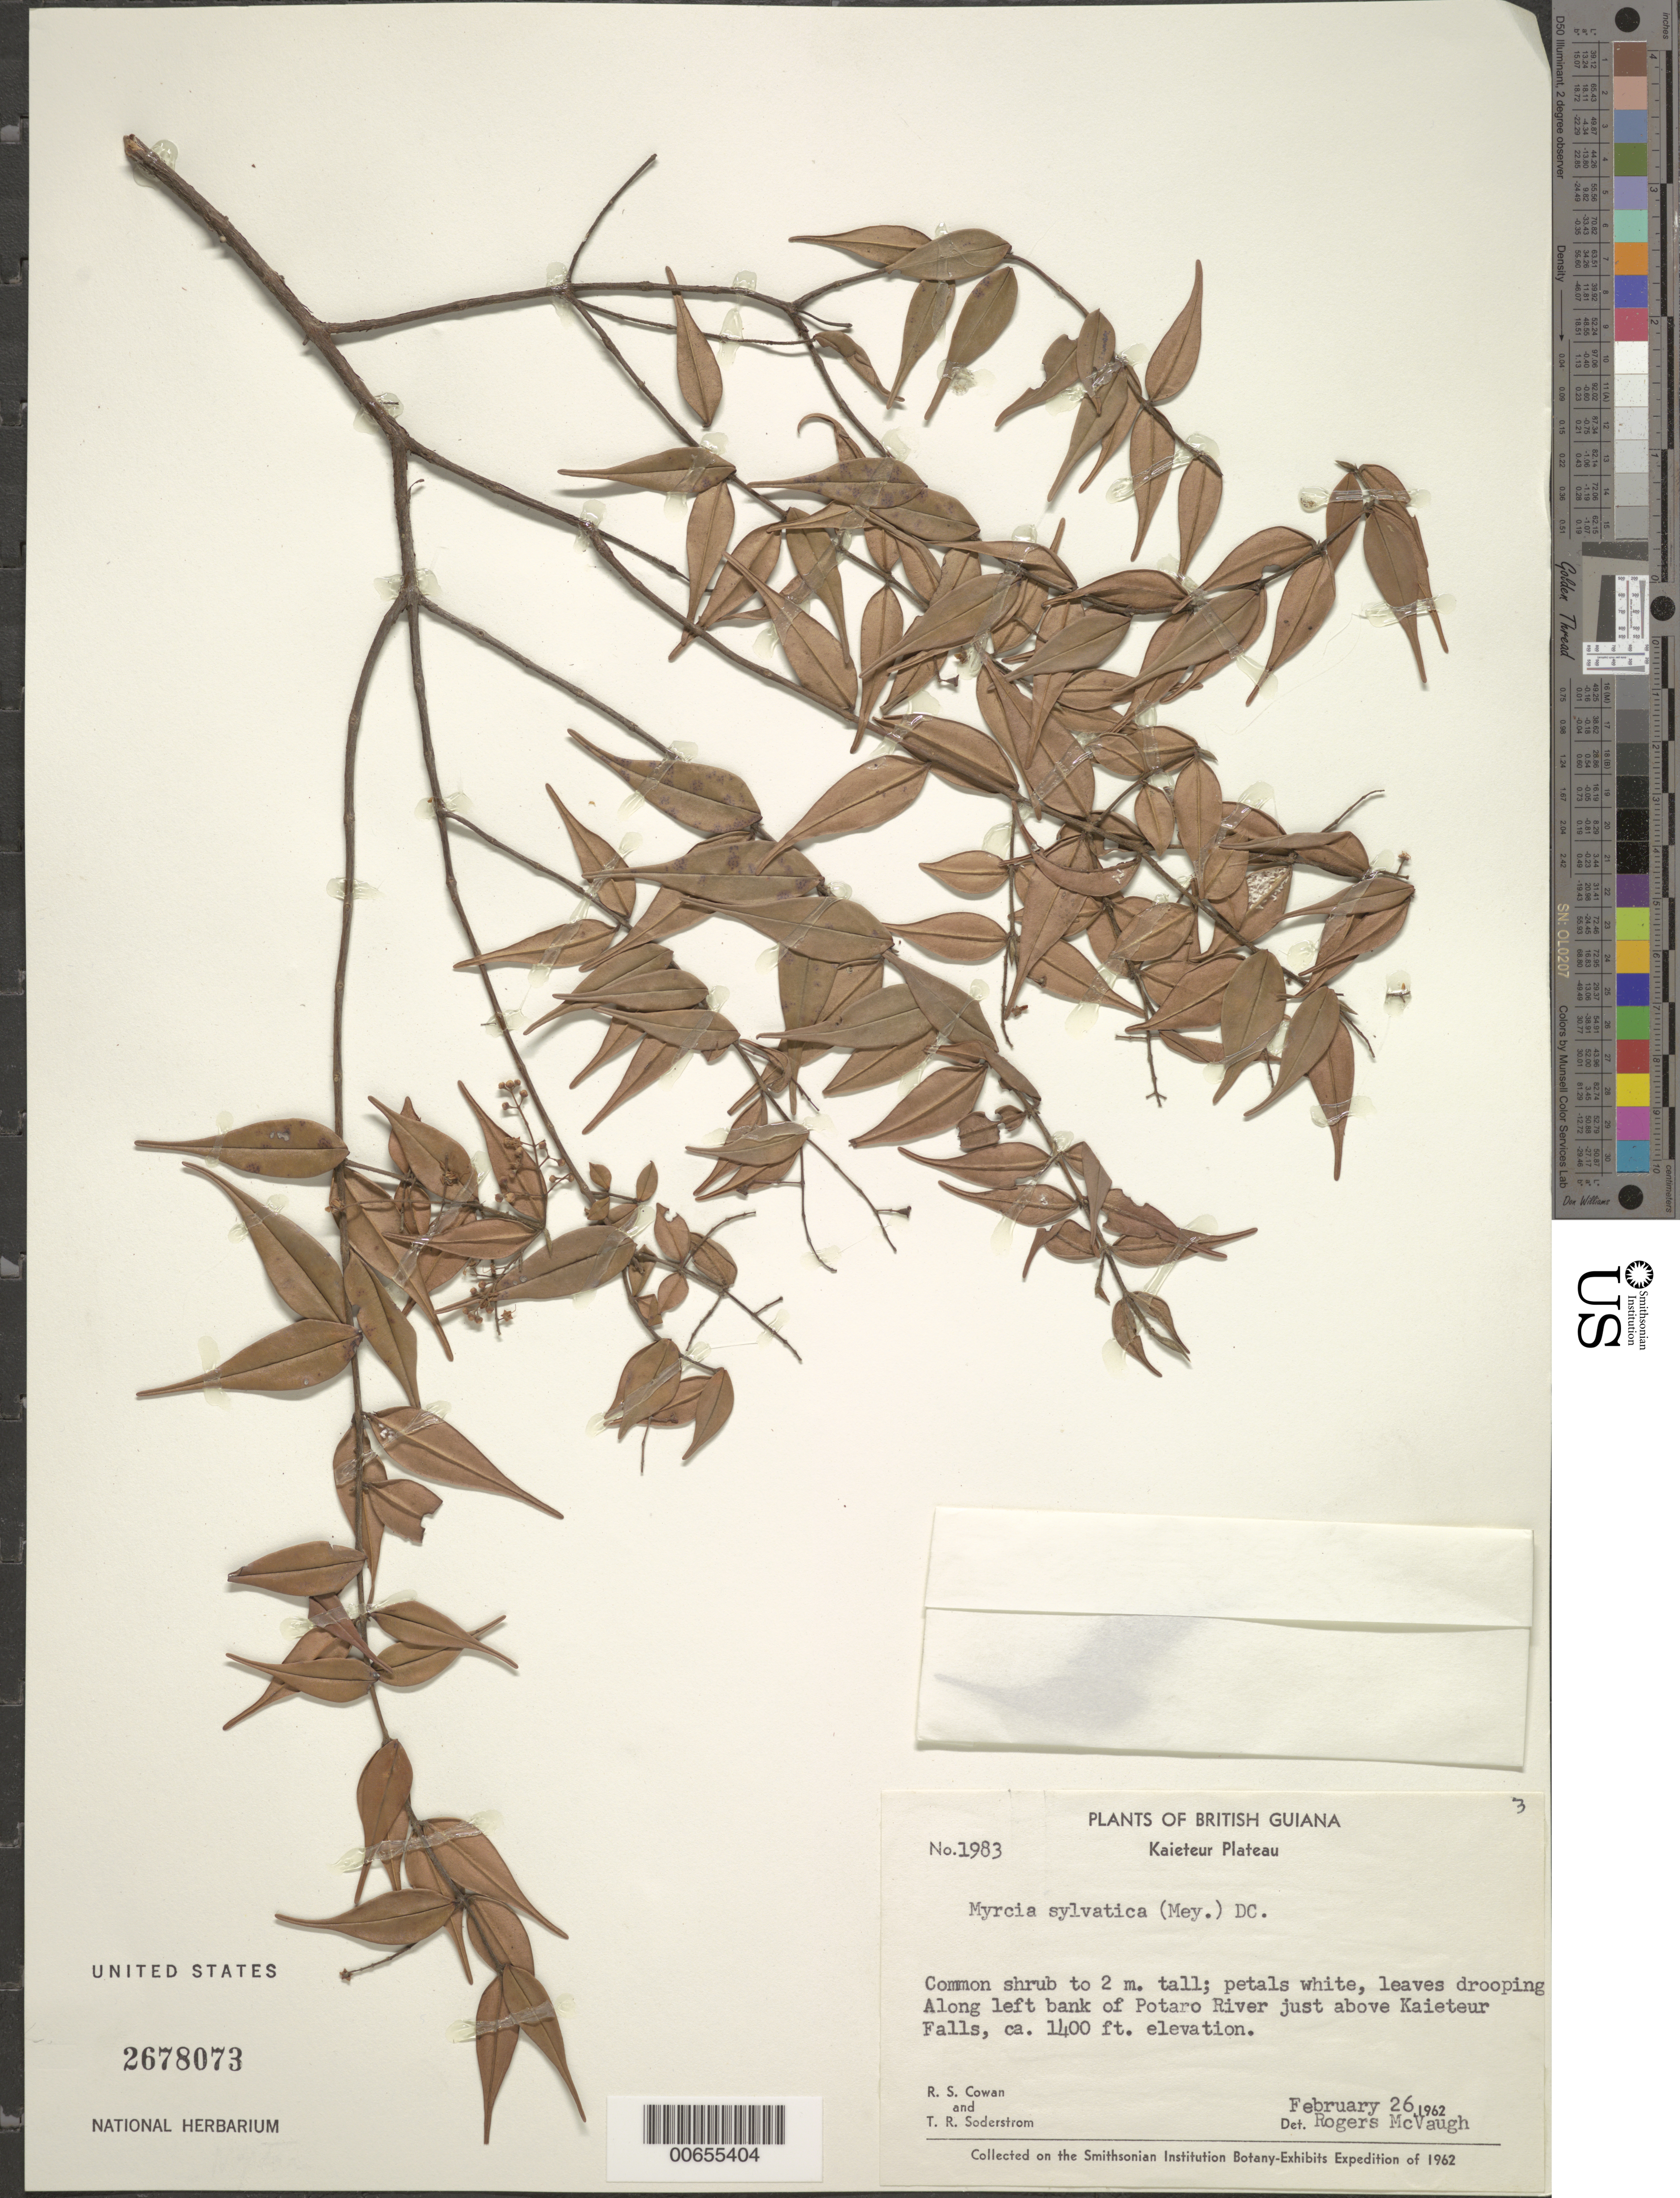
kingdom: Plantae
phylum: Tracheophyta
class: Magnoliopsida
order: Myrtales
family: Myrtaceae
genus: Myrcia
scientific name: Myrcia sylvatica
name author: (G. Mey.) DC.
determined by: McVaugh, R.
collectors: R. S. Cowan & T. R. Soderstrom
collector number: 1983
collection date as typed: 26-Feb-62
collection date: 1962-02-26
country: Guyana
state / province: Potaro-Siparuni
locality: Kaieteur Plateau, Potaro River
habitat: Riverbank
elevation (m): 427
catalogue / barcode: US 2678073